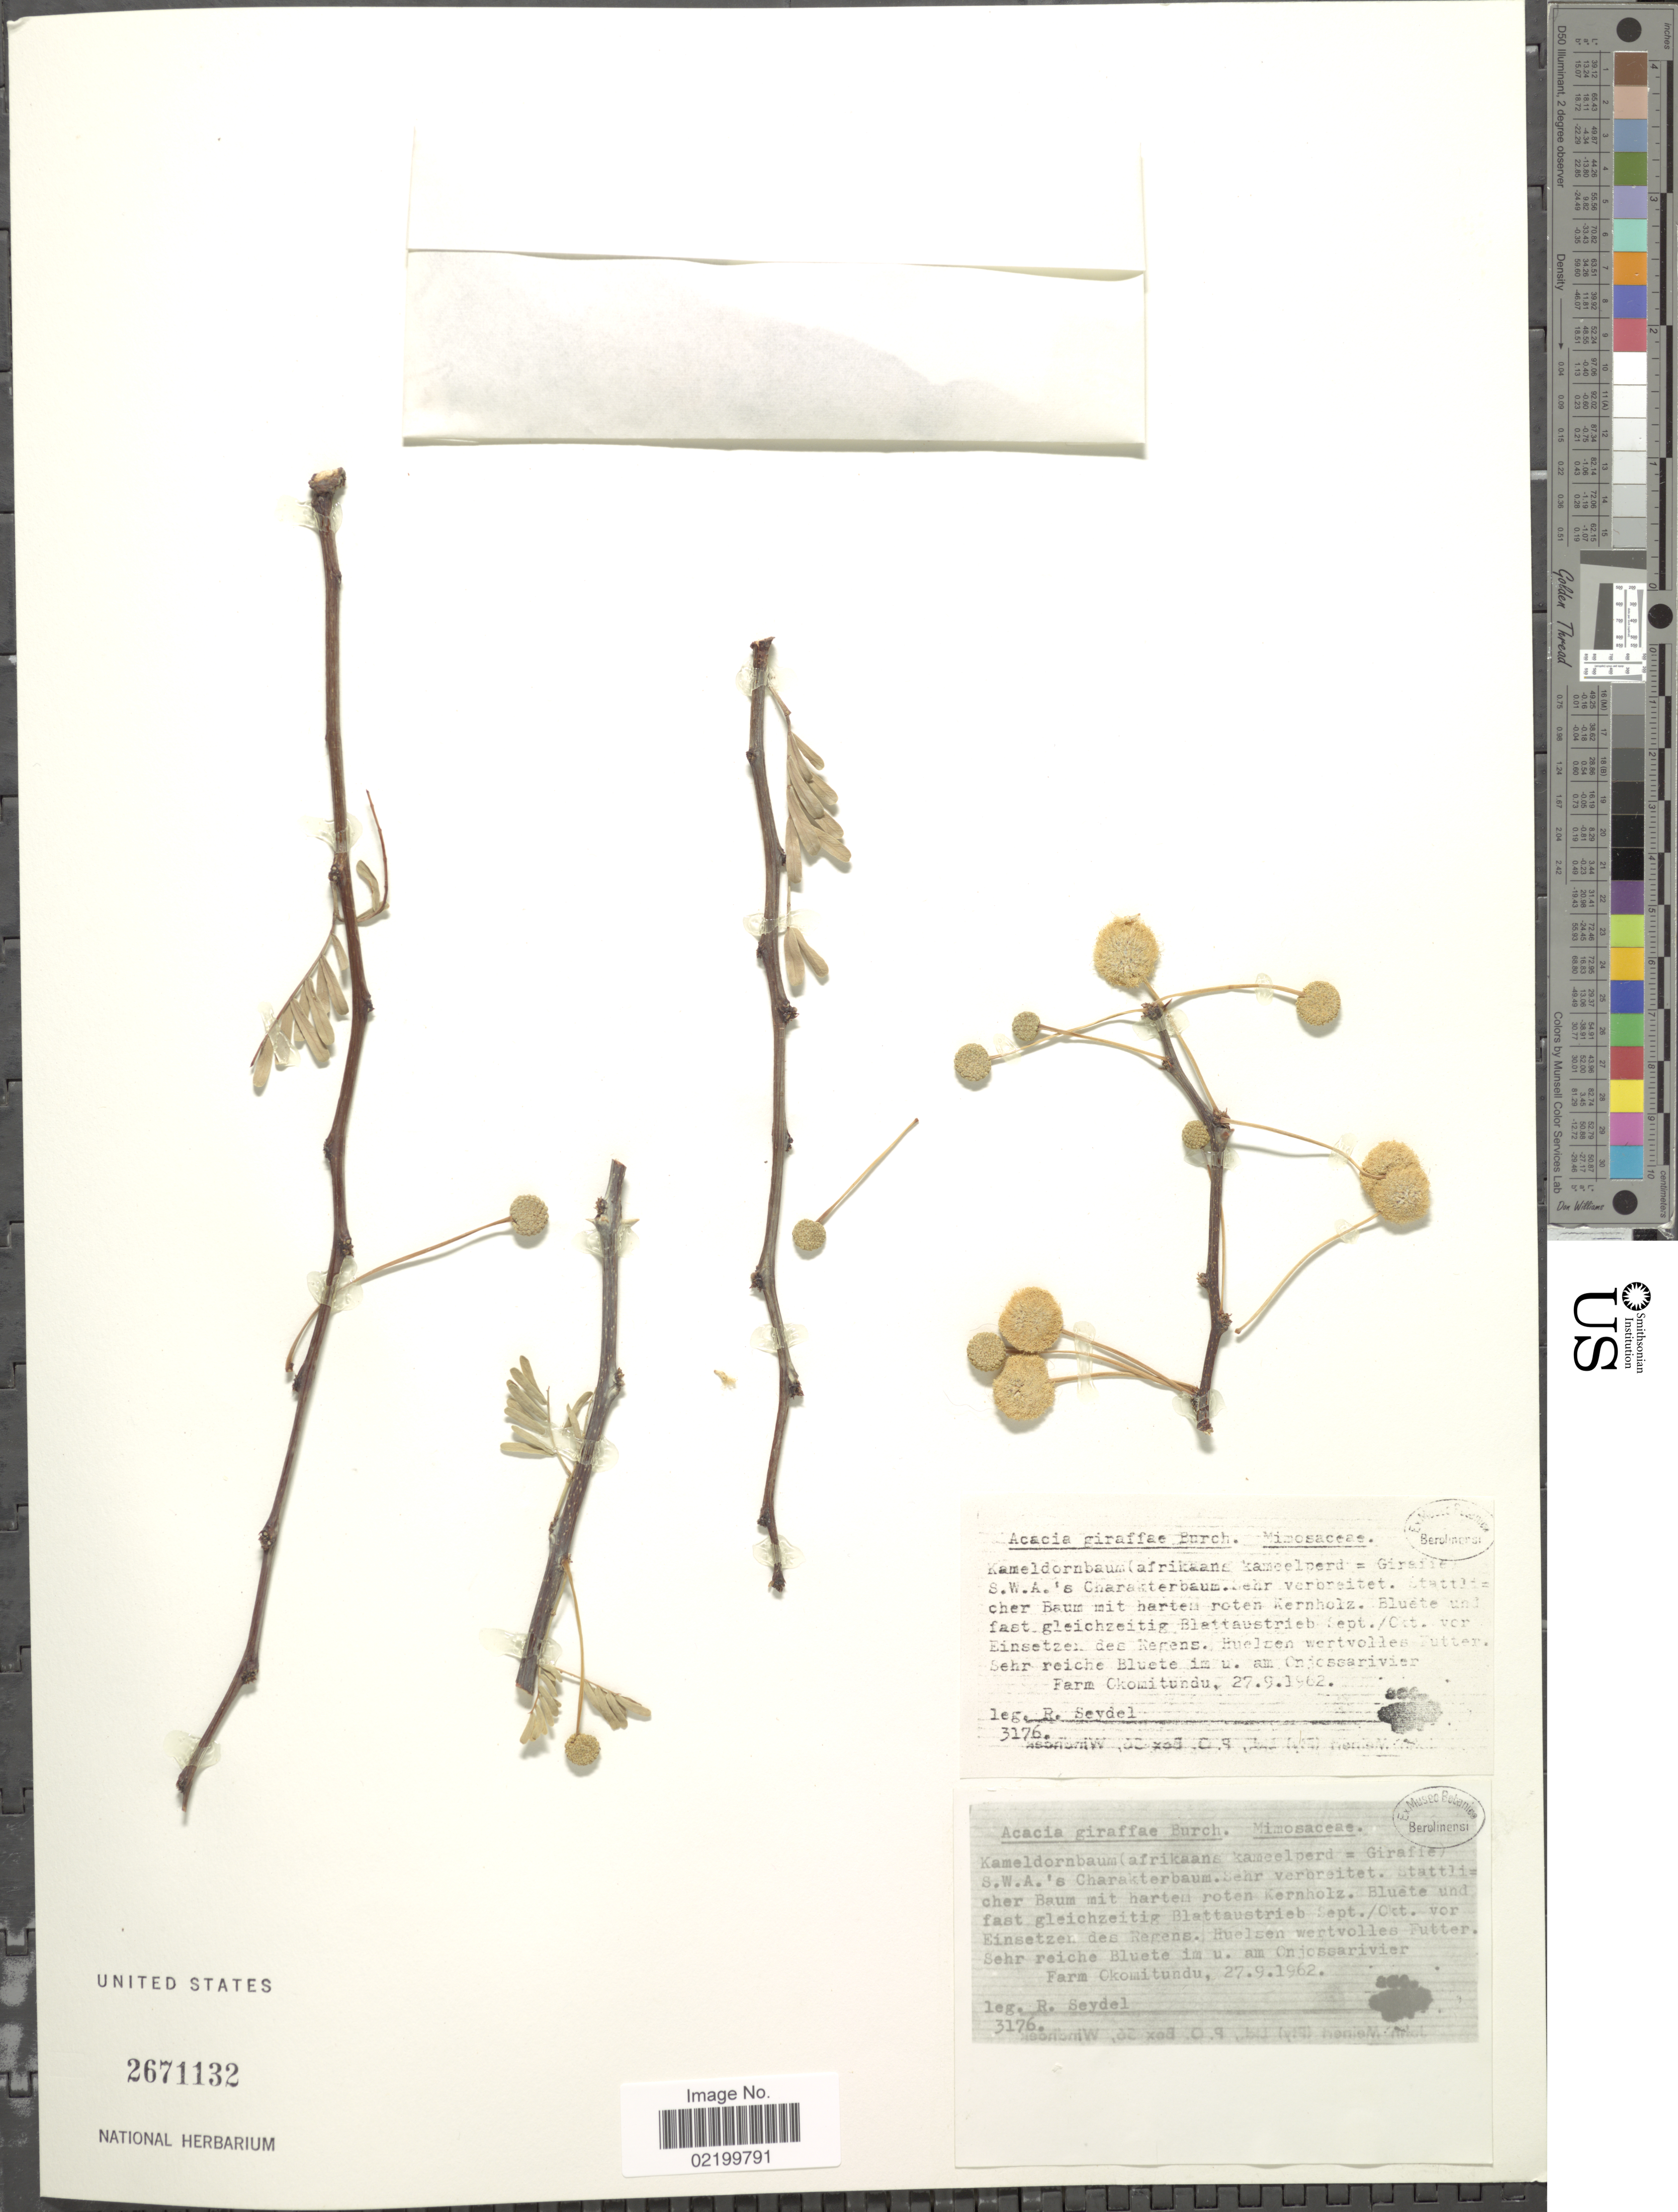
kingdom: Plantae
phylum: Tracheophyta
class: Magnoliopsida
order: Fabales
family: Fabaceae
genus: Vachellia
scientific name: Vachellia erioloba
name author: (E. Mey.) P.J.H. Hurter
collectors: R. Seydel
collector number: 3176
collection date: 1962-09-27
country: Namibia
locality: Sehr reiche bluete im u. am Onjossarivier [very rich bloom in Onjossarivier]. Farm Okomitundu.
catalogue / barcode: US 2671132